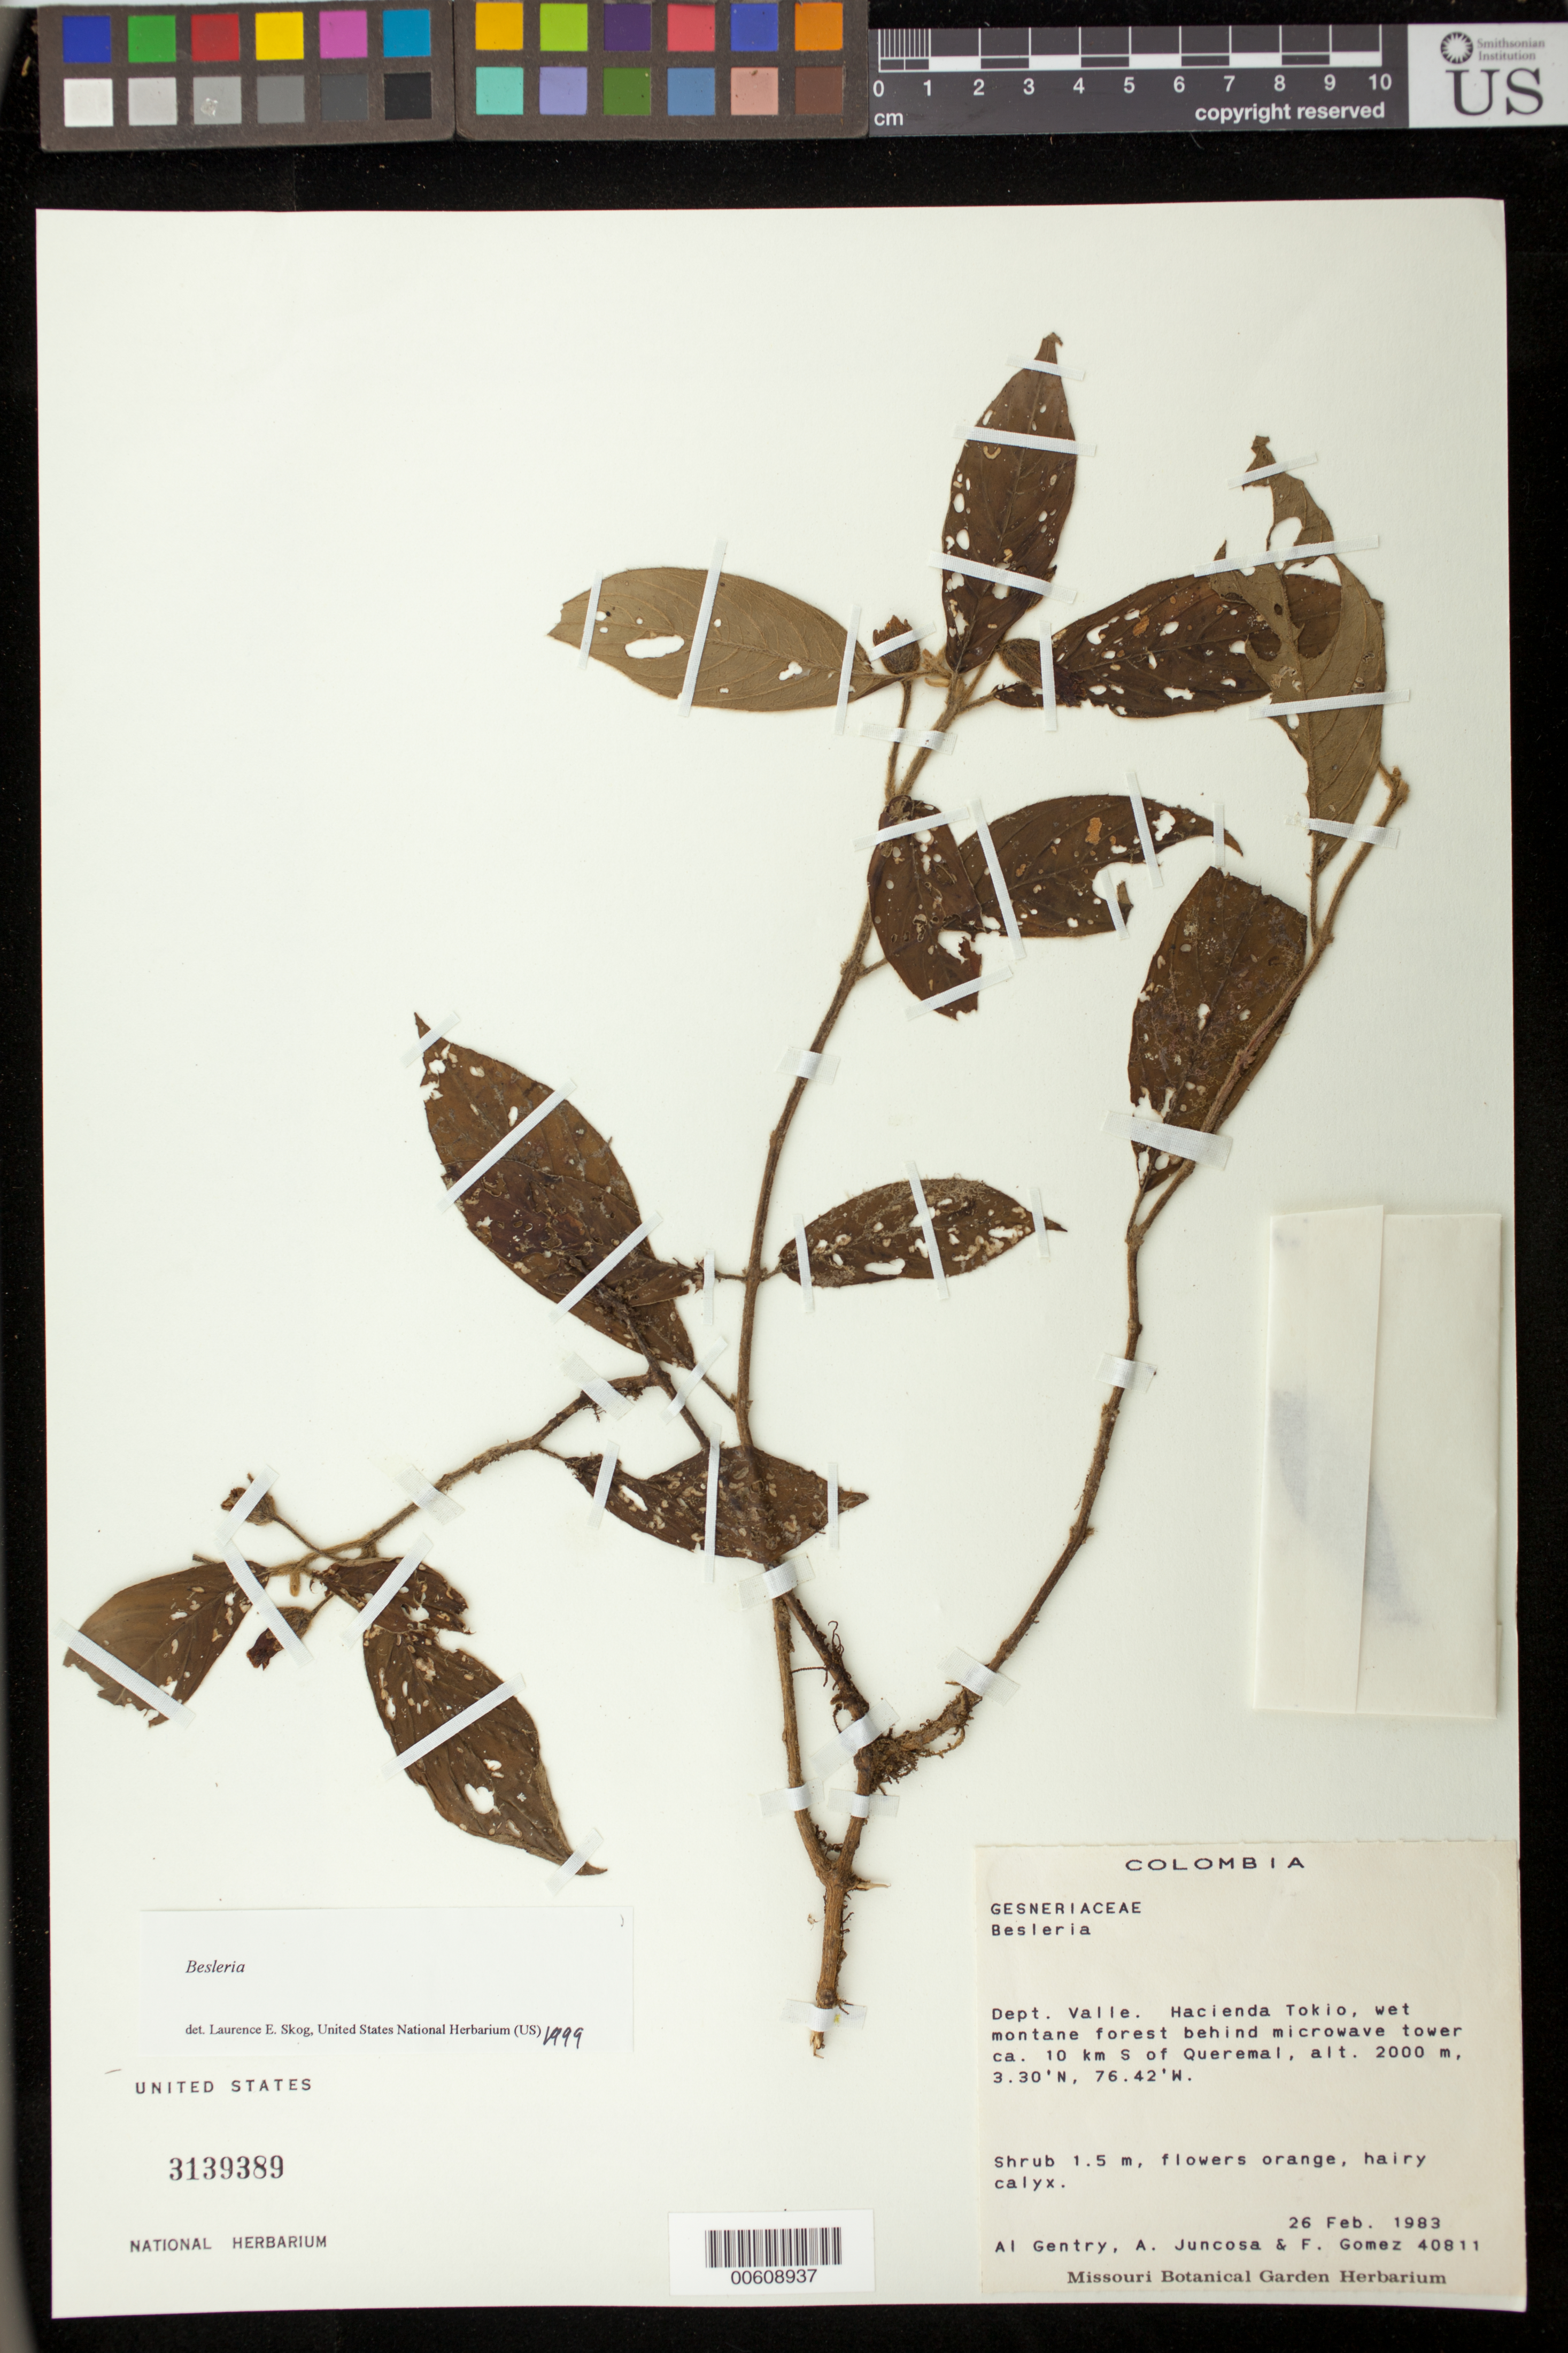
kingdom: Plantae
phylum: Tracheophyta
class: Magnoliopsida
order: Lamiales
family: Gesneriaceae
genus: Besleria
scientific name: Besleria sp.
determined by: Skog, Laurence E.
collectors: A. H. Gentry, A. Juncosa & F. Gomez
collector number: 40811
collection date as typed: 26 Feb 1983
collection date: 1983-02-26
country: Colombia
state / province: Valle del Cauca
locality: Hacienda Tokio, behind microwave tower ca. 10 km S of Queremal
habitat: Wet montane forest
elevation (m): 2000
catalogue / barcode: US 3139389